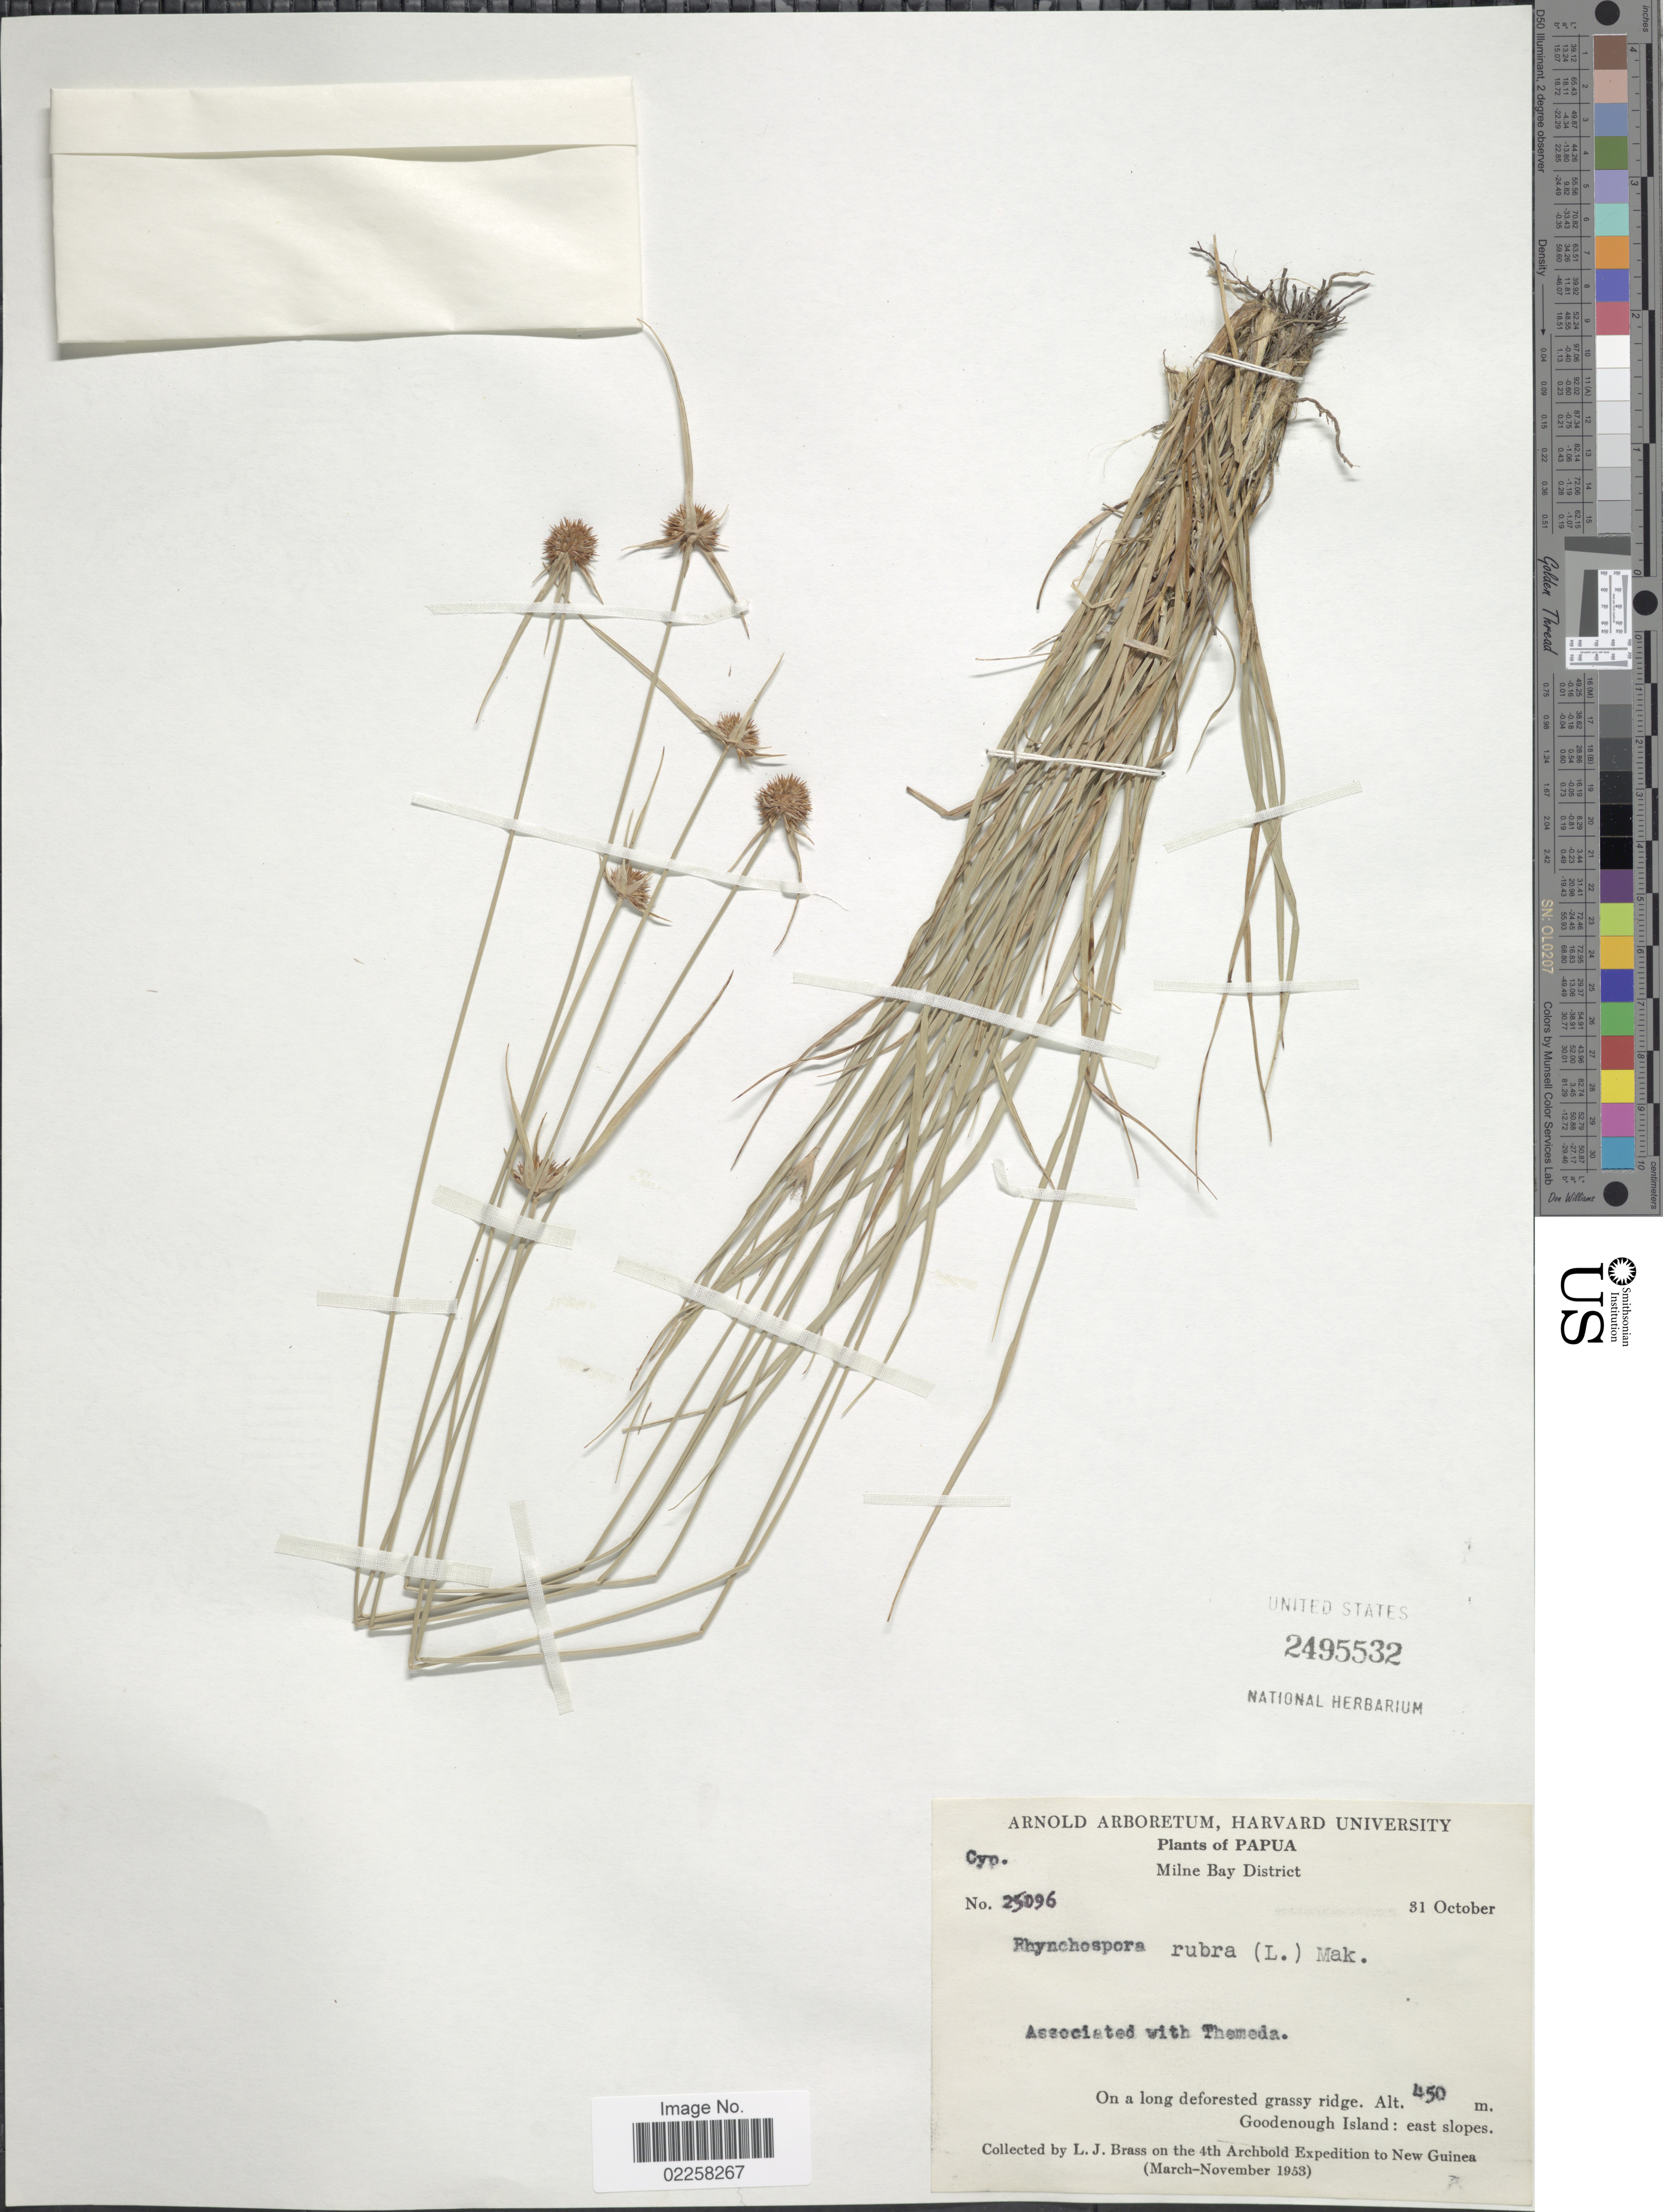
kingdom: Plantae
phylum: Tracheophyta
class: Liliopsida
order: Poales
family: Cyperaceae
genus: Rhynchospora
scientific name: Rhynchospora rubra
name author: (Lour.) Makino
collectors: L. J. Brass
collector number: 25096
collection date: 1953-10-31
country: Papua New Guinea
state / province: Milne Bay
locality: Milne Bay District, Goodenough Island: east slopes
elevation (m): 450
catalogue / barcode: US 2495532